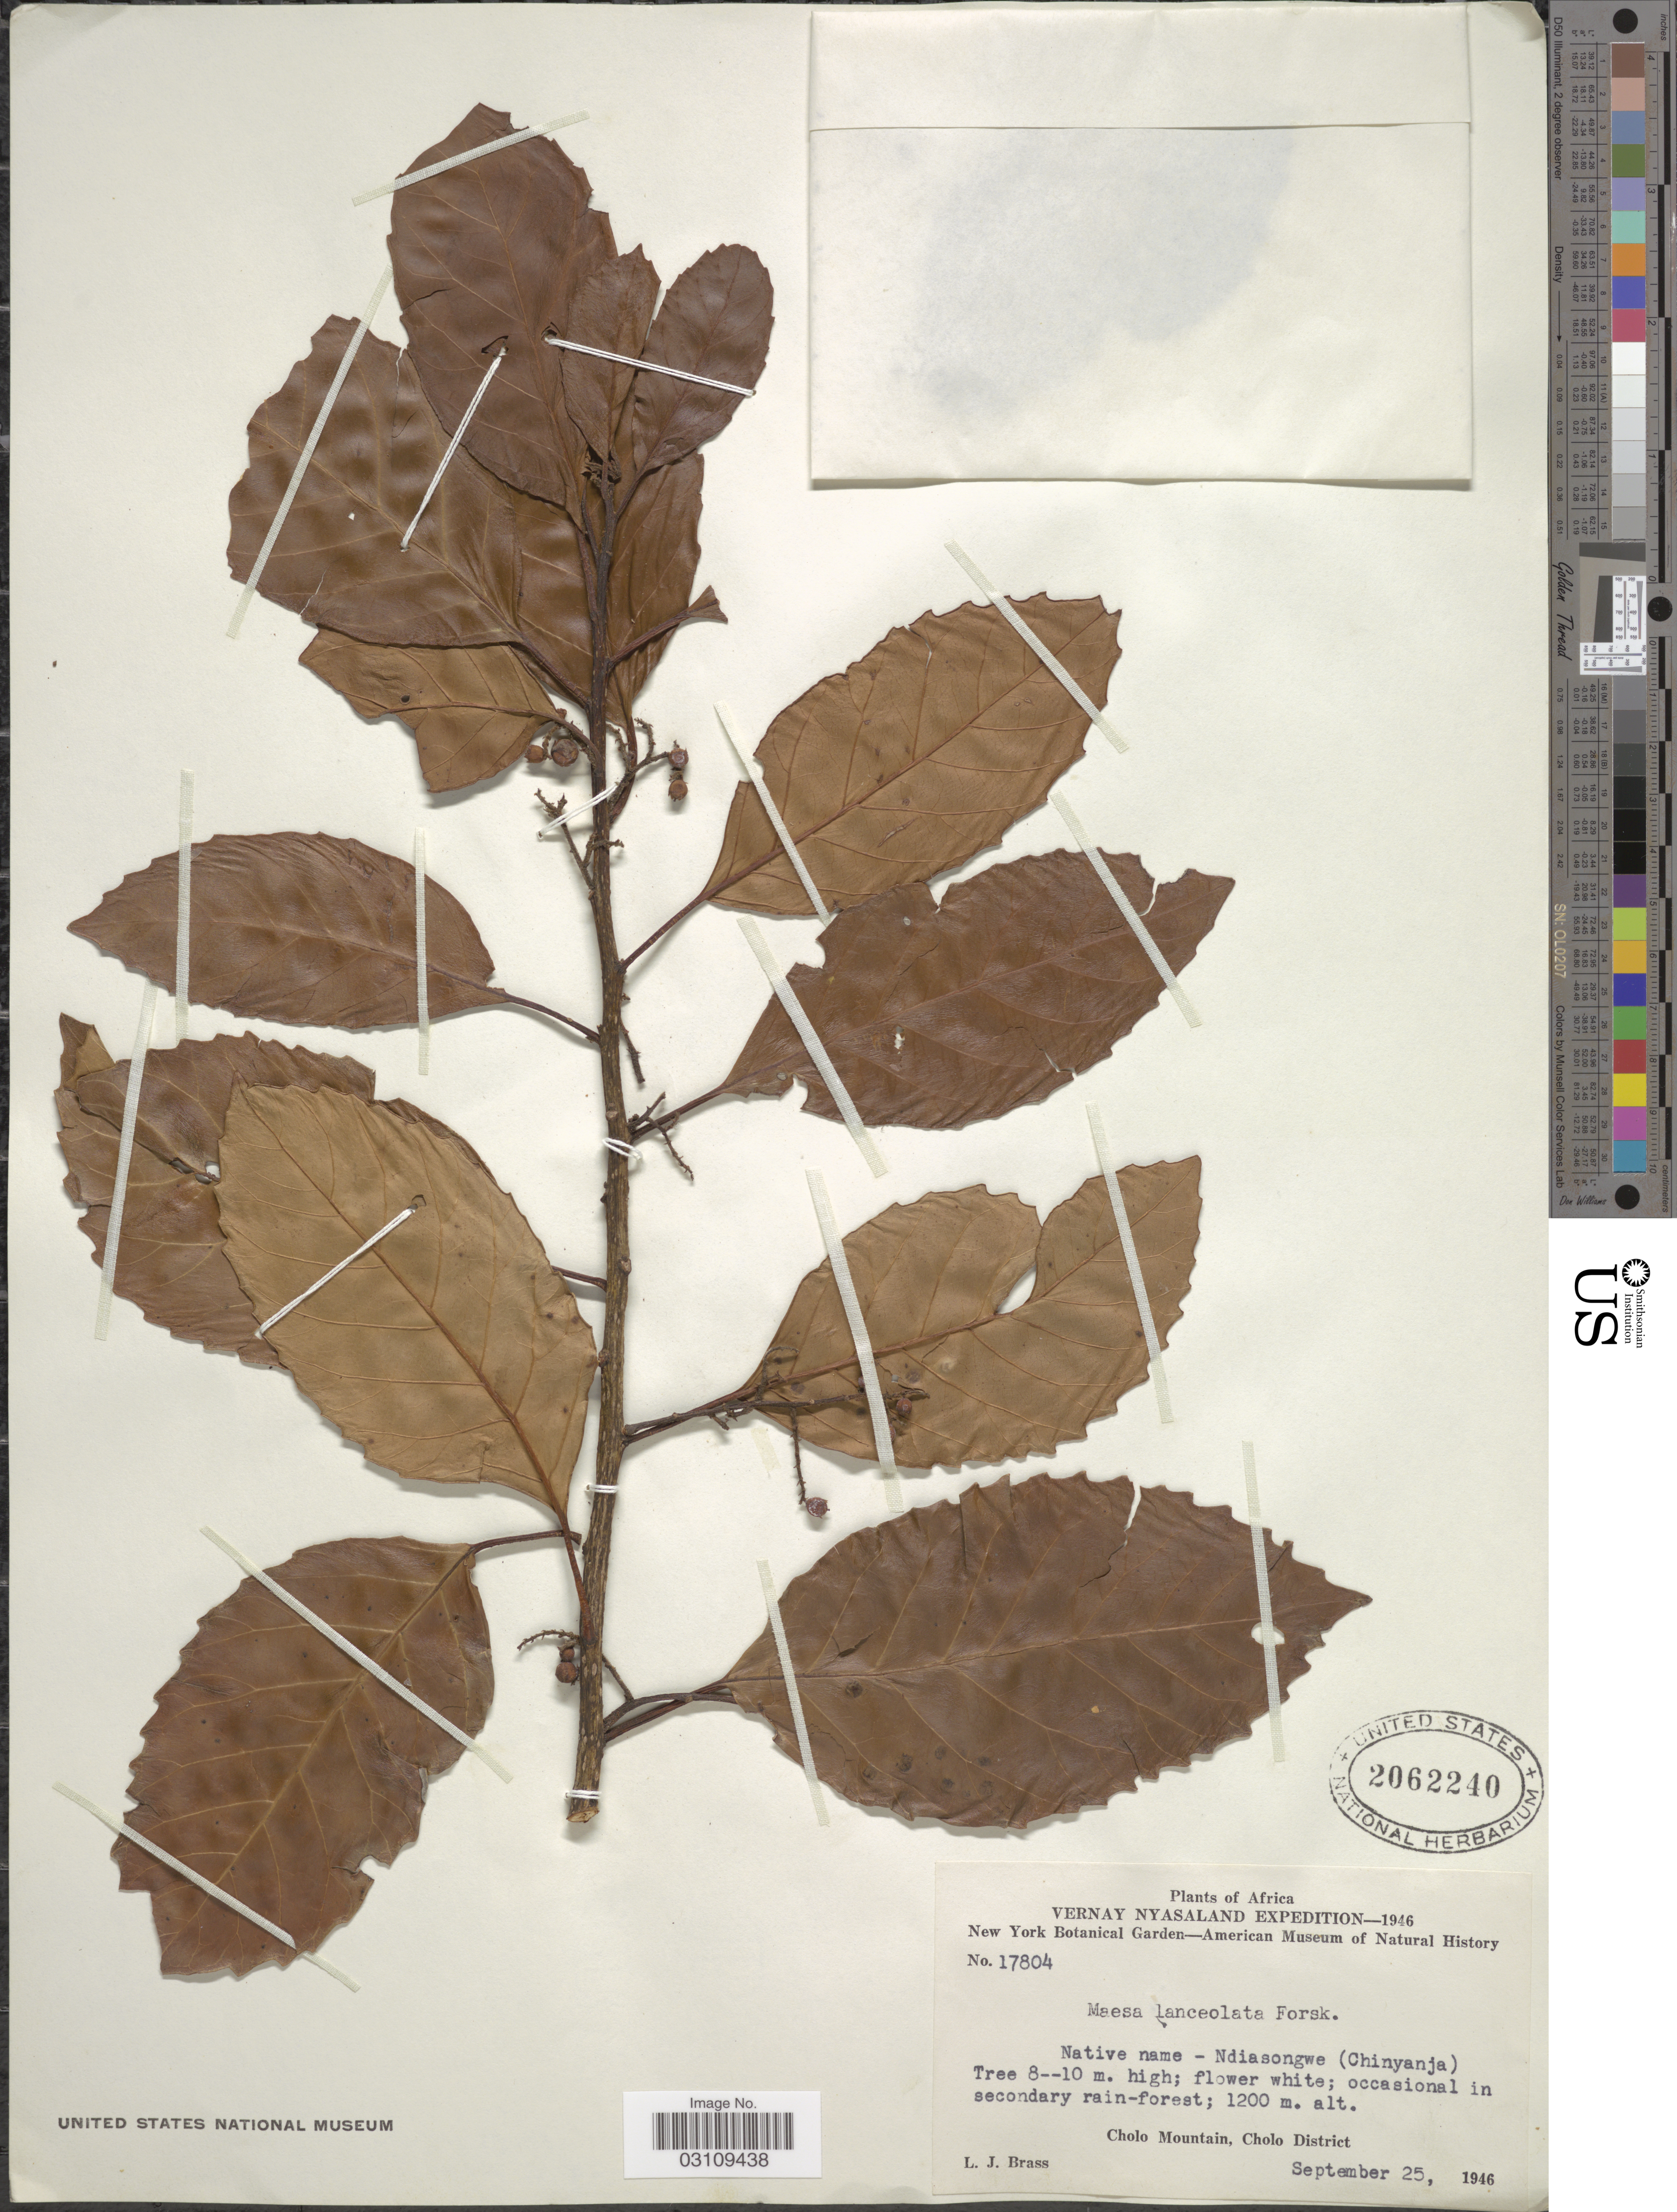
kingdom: Plantae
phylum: Tracheophyta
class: Magnoliopsida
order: Ericales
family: Primulaceae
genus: Maesa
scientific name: Maesa lanceolata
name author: Forssk.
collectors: L. J. Brass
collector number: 17804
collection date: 1946-09-25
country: Malawi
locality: Nyasaland, Cholo Mountain, Cholo District.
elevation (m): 1200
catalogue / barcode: US 2062240